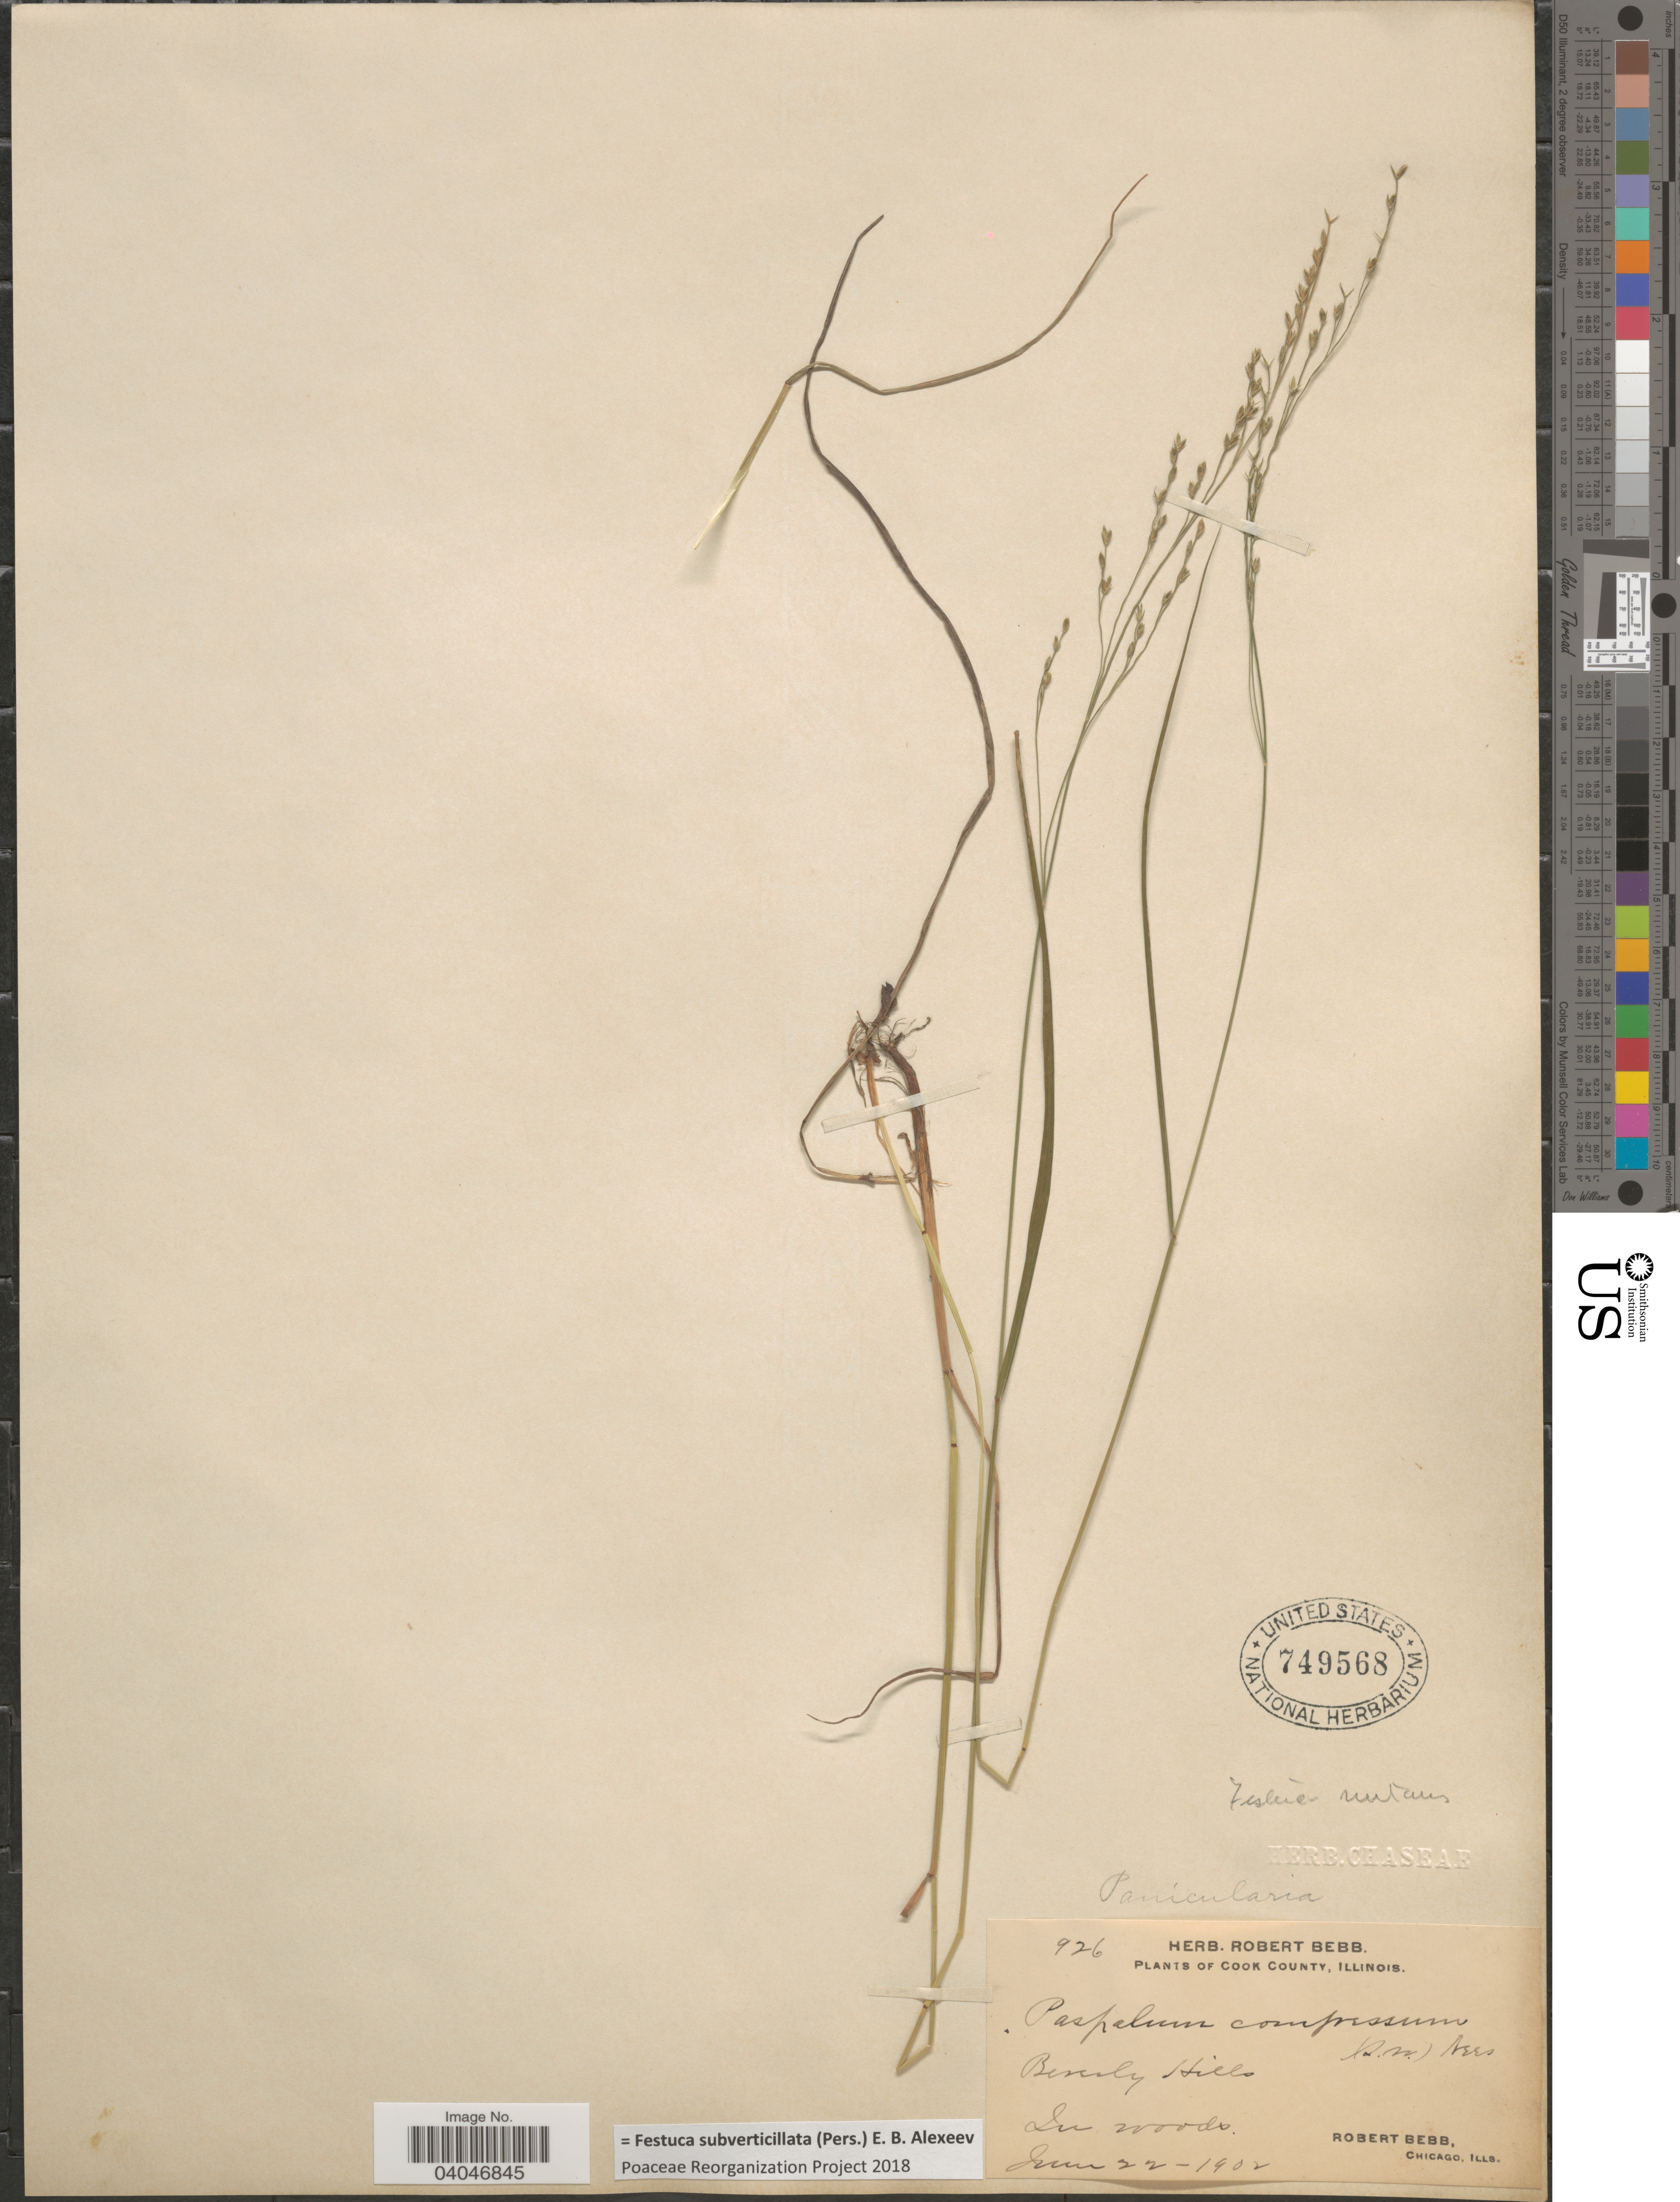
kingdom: Plantae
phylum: Tracheophyta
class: Liliopsida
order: Poales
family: Poaceae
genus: Festuca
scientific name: Festuca subverticillata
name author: (Pers.) E.B. Alexeev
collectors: R. Bebb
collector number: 926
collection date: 1902-06-22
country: United States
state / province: Illinois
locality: Cook County. Beverly Hills.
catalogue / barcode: US 749568